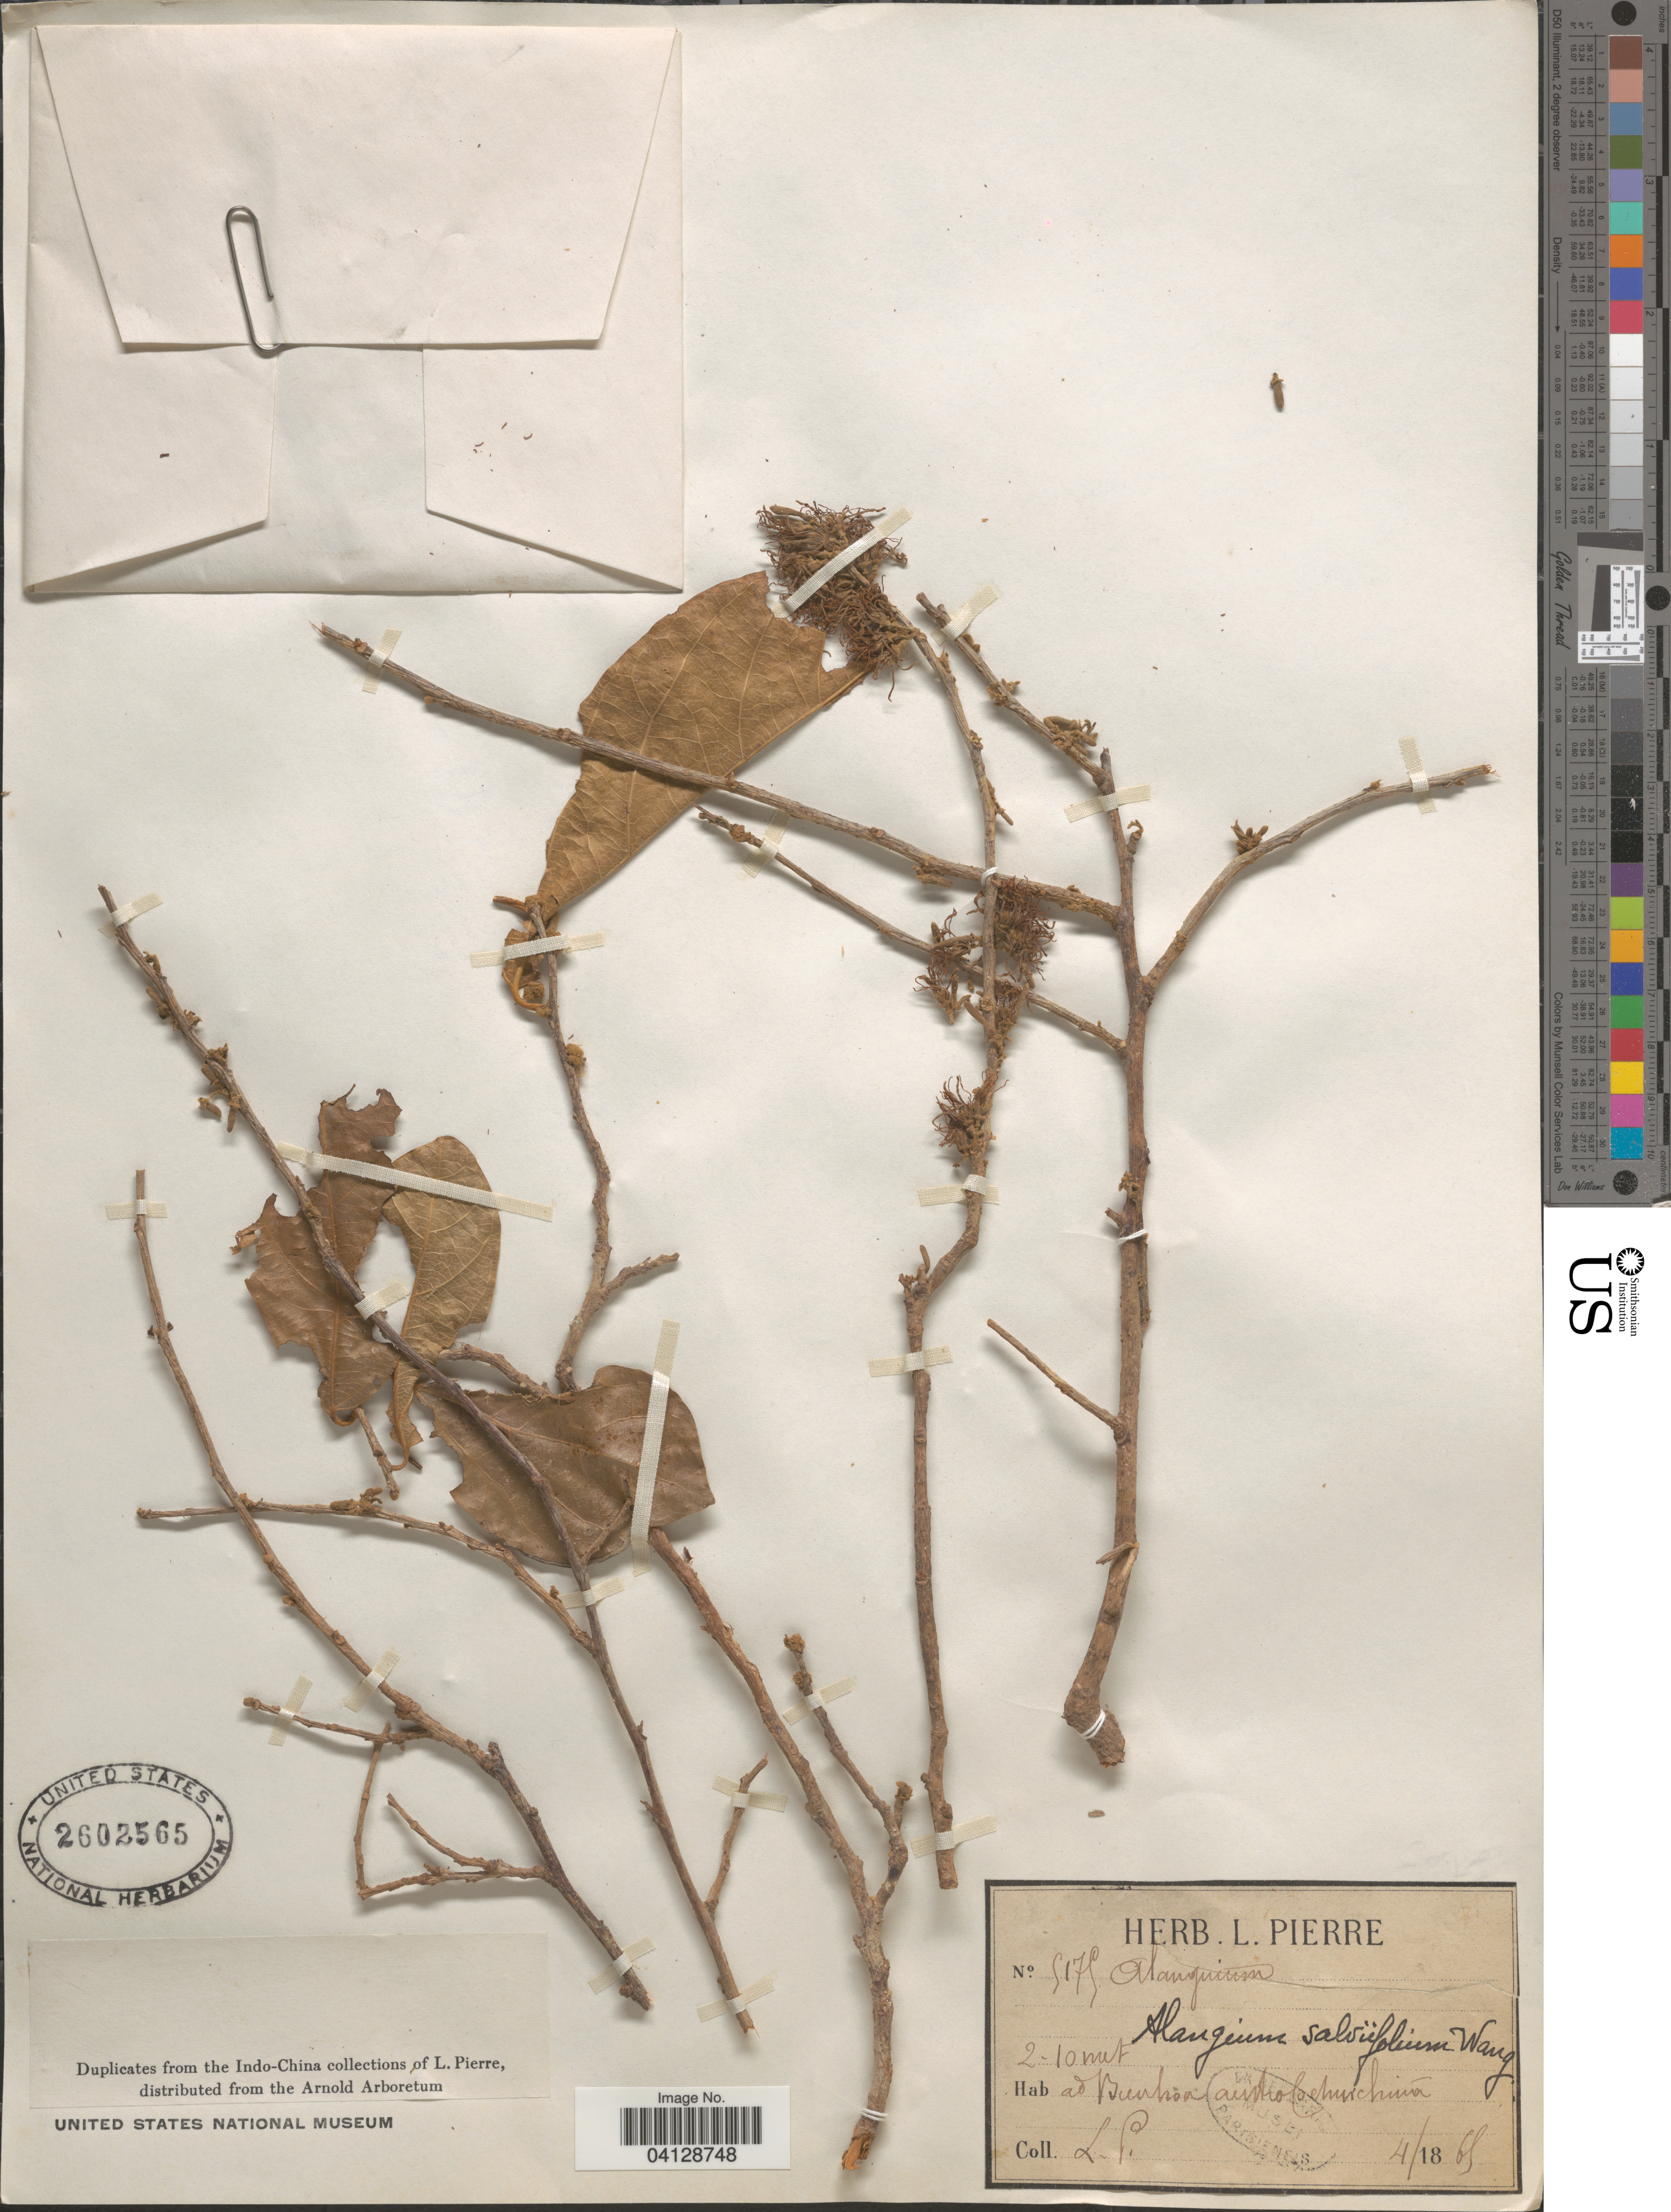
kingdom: Plantae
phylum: Tracheophyta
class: Magnoliopsida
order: Cornales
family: Cornaceae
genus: Alangium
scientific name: Alangium salviifolium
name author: (L. f.) Wangerin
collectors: L. Pierre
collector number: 5175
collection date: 1865-04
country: Vietnam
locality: Ad Bunhon austro Cochinchina.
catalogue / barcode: US 2602565